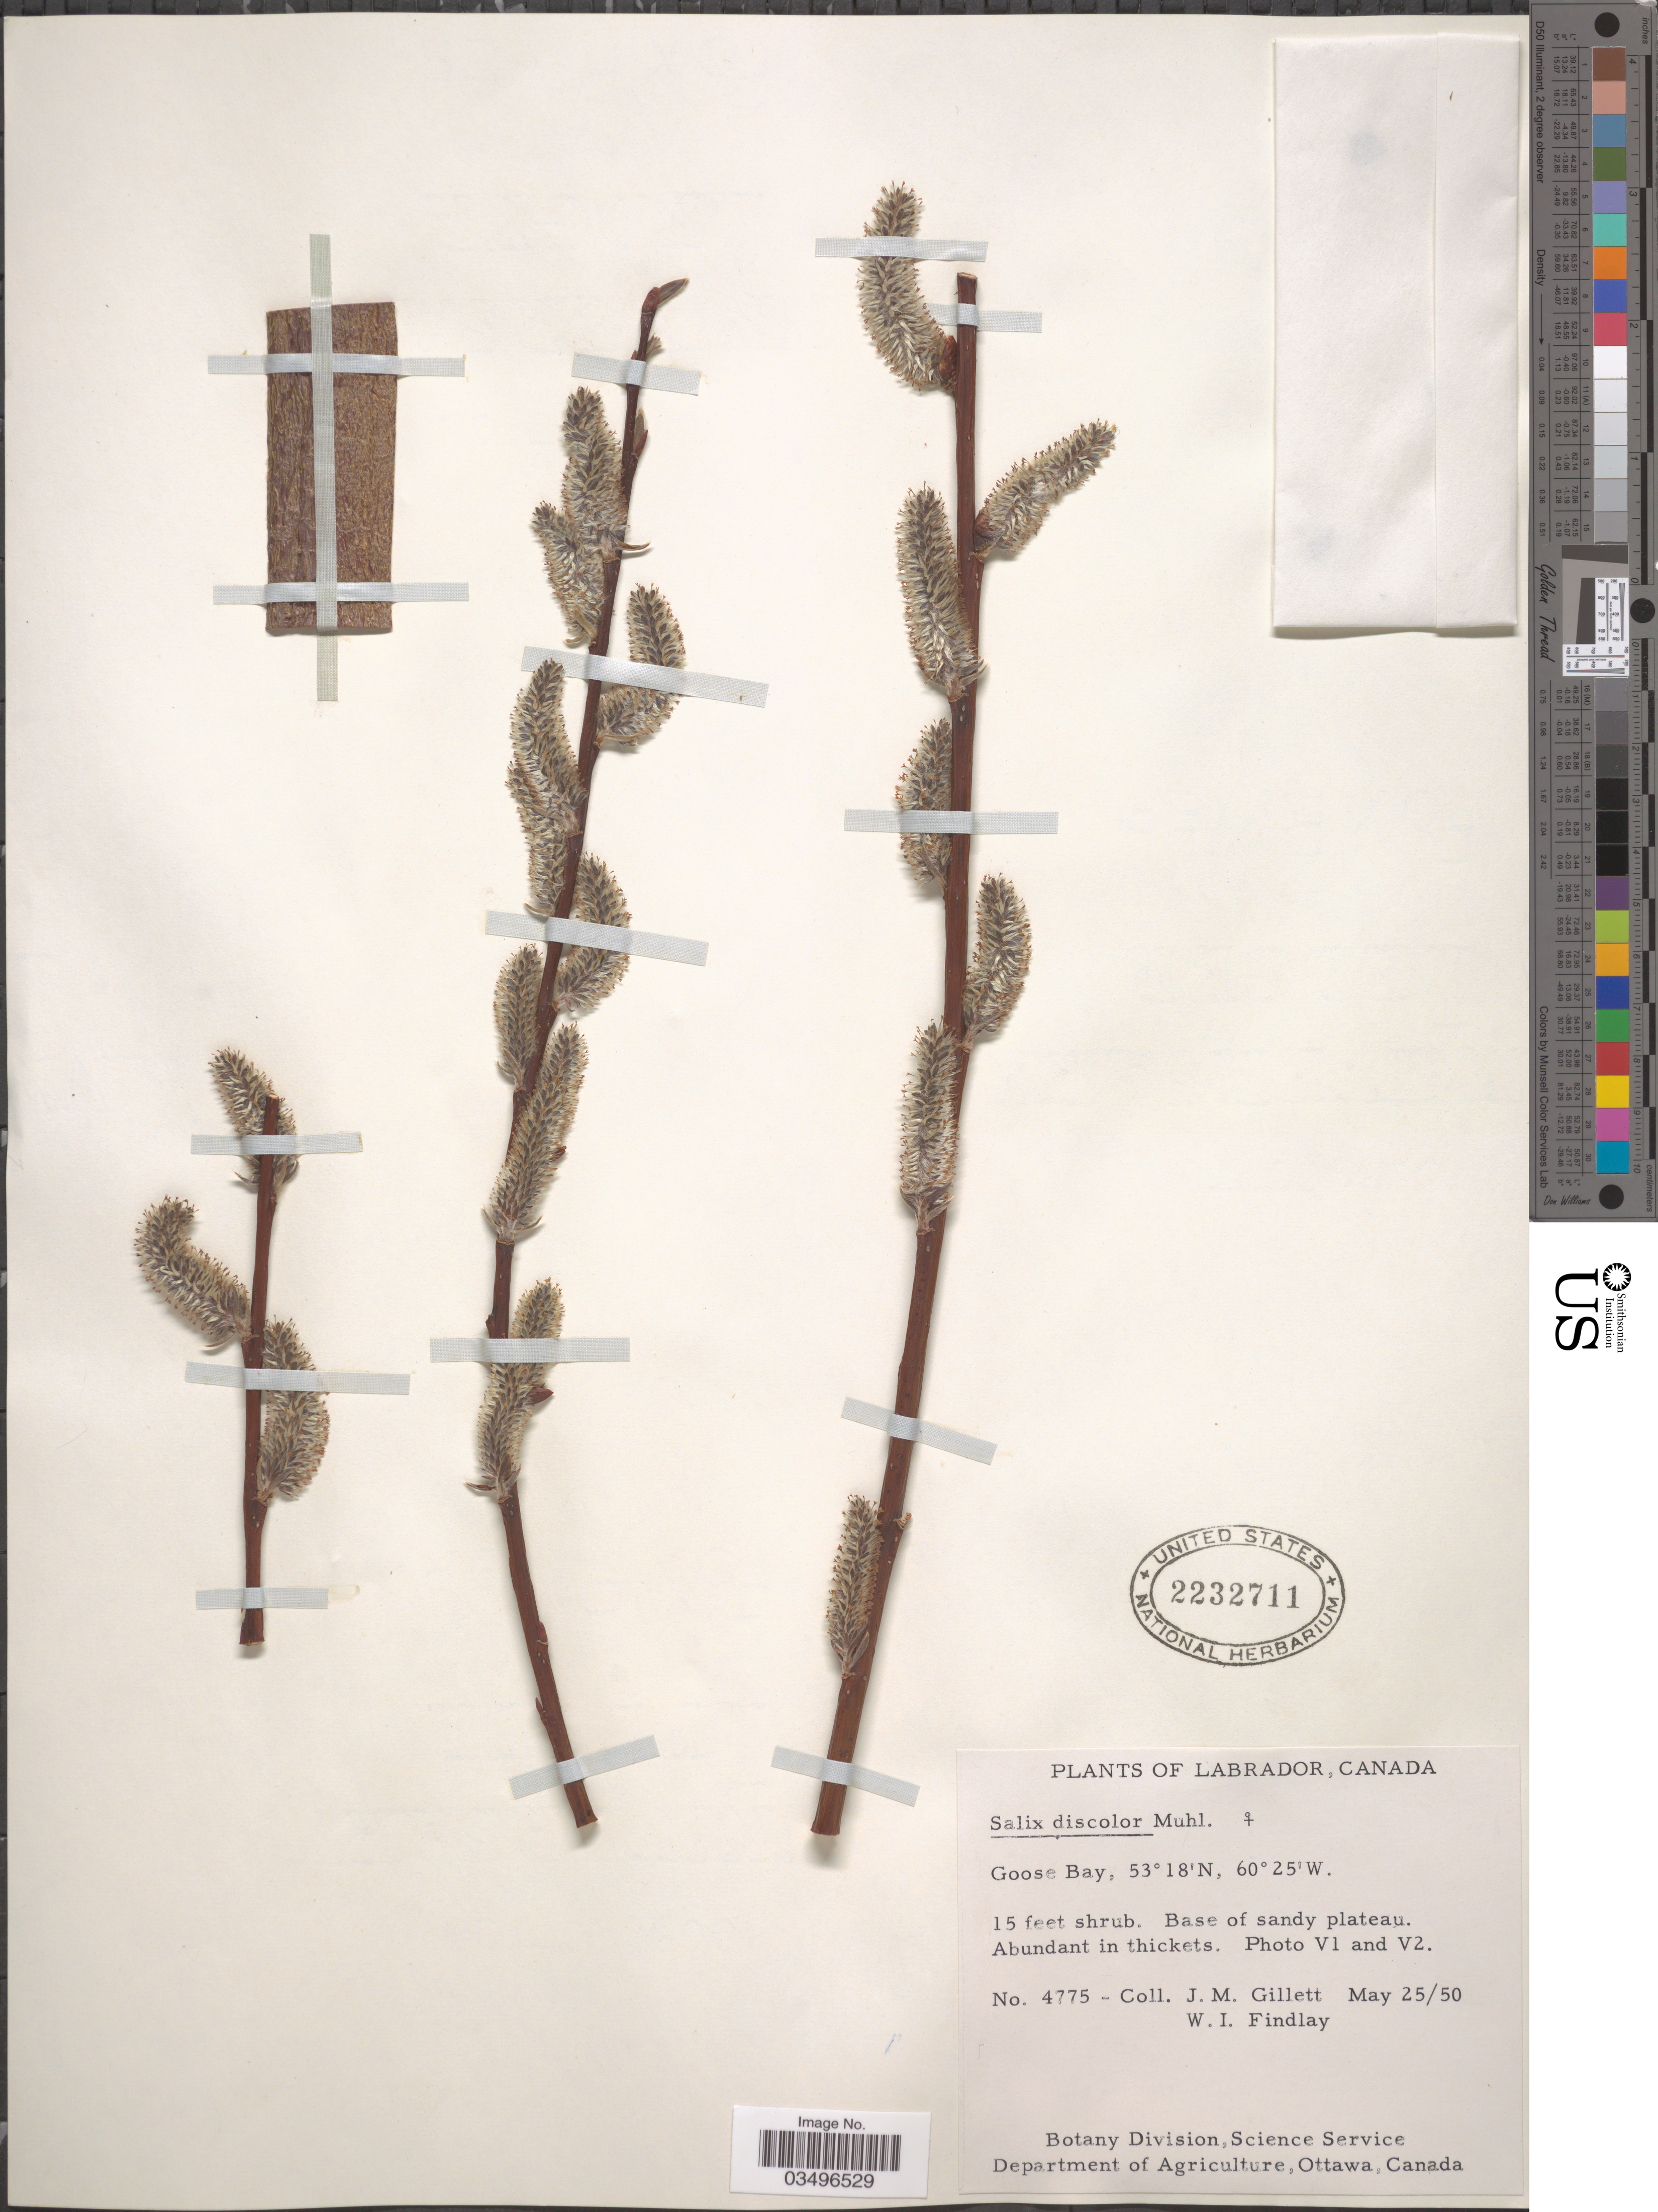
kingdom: Plantae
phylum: Tracheophyta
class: Magnoliopsida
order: Malpighiales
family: Salicaceae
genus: Salix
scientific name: Salix discolor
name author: Muhl.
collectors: J. M. Gillett & W. Findlay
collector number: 4775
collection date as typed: Transcribed d/m/y: 25/5/50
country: Canada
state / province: Newfoundland and Labrador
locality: Labrador. Goose Bay. Base of sandy plateau.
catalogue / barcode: US 2232711